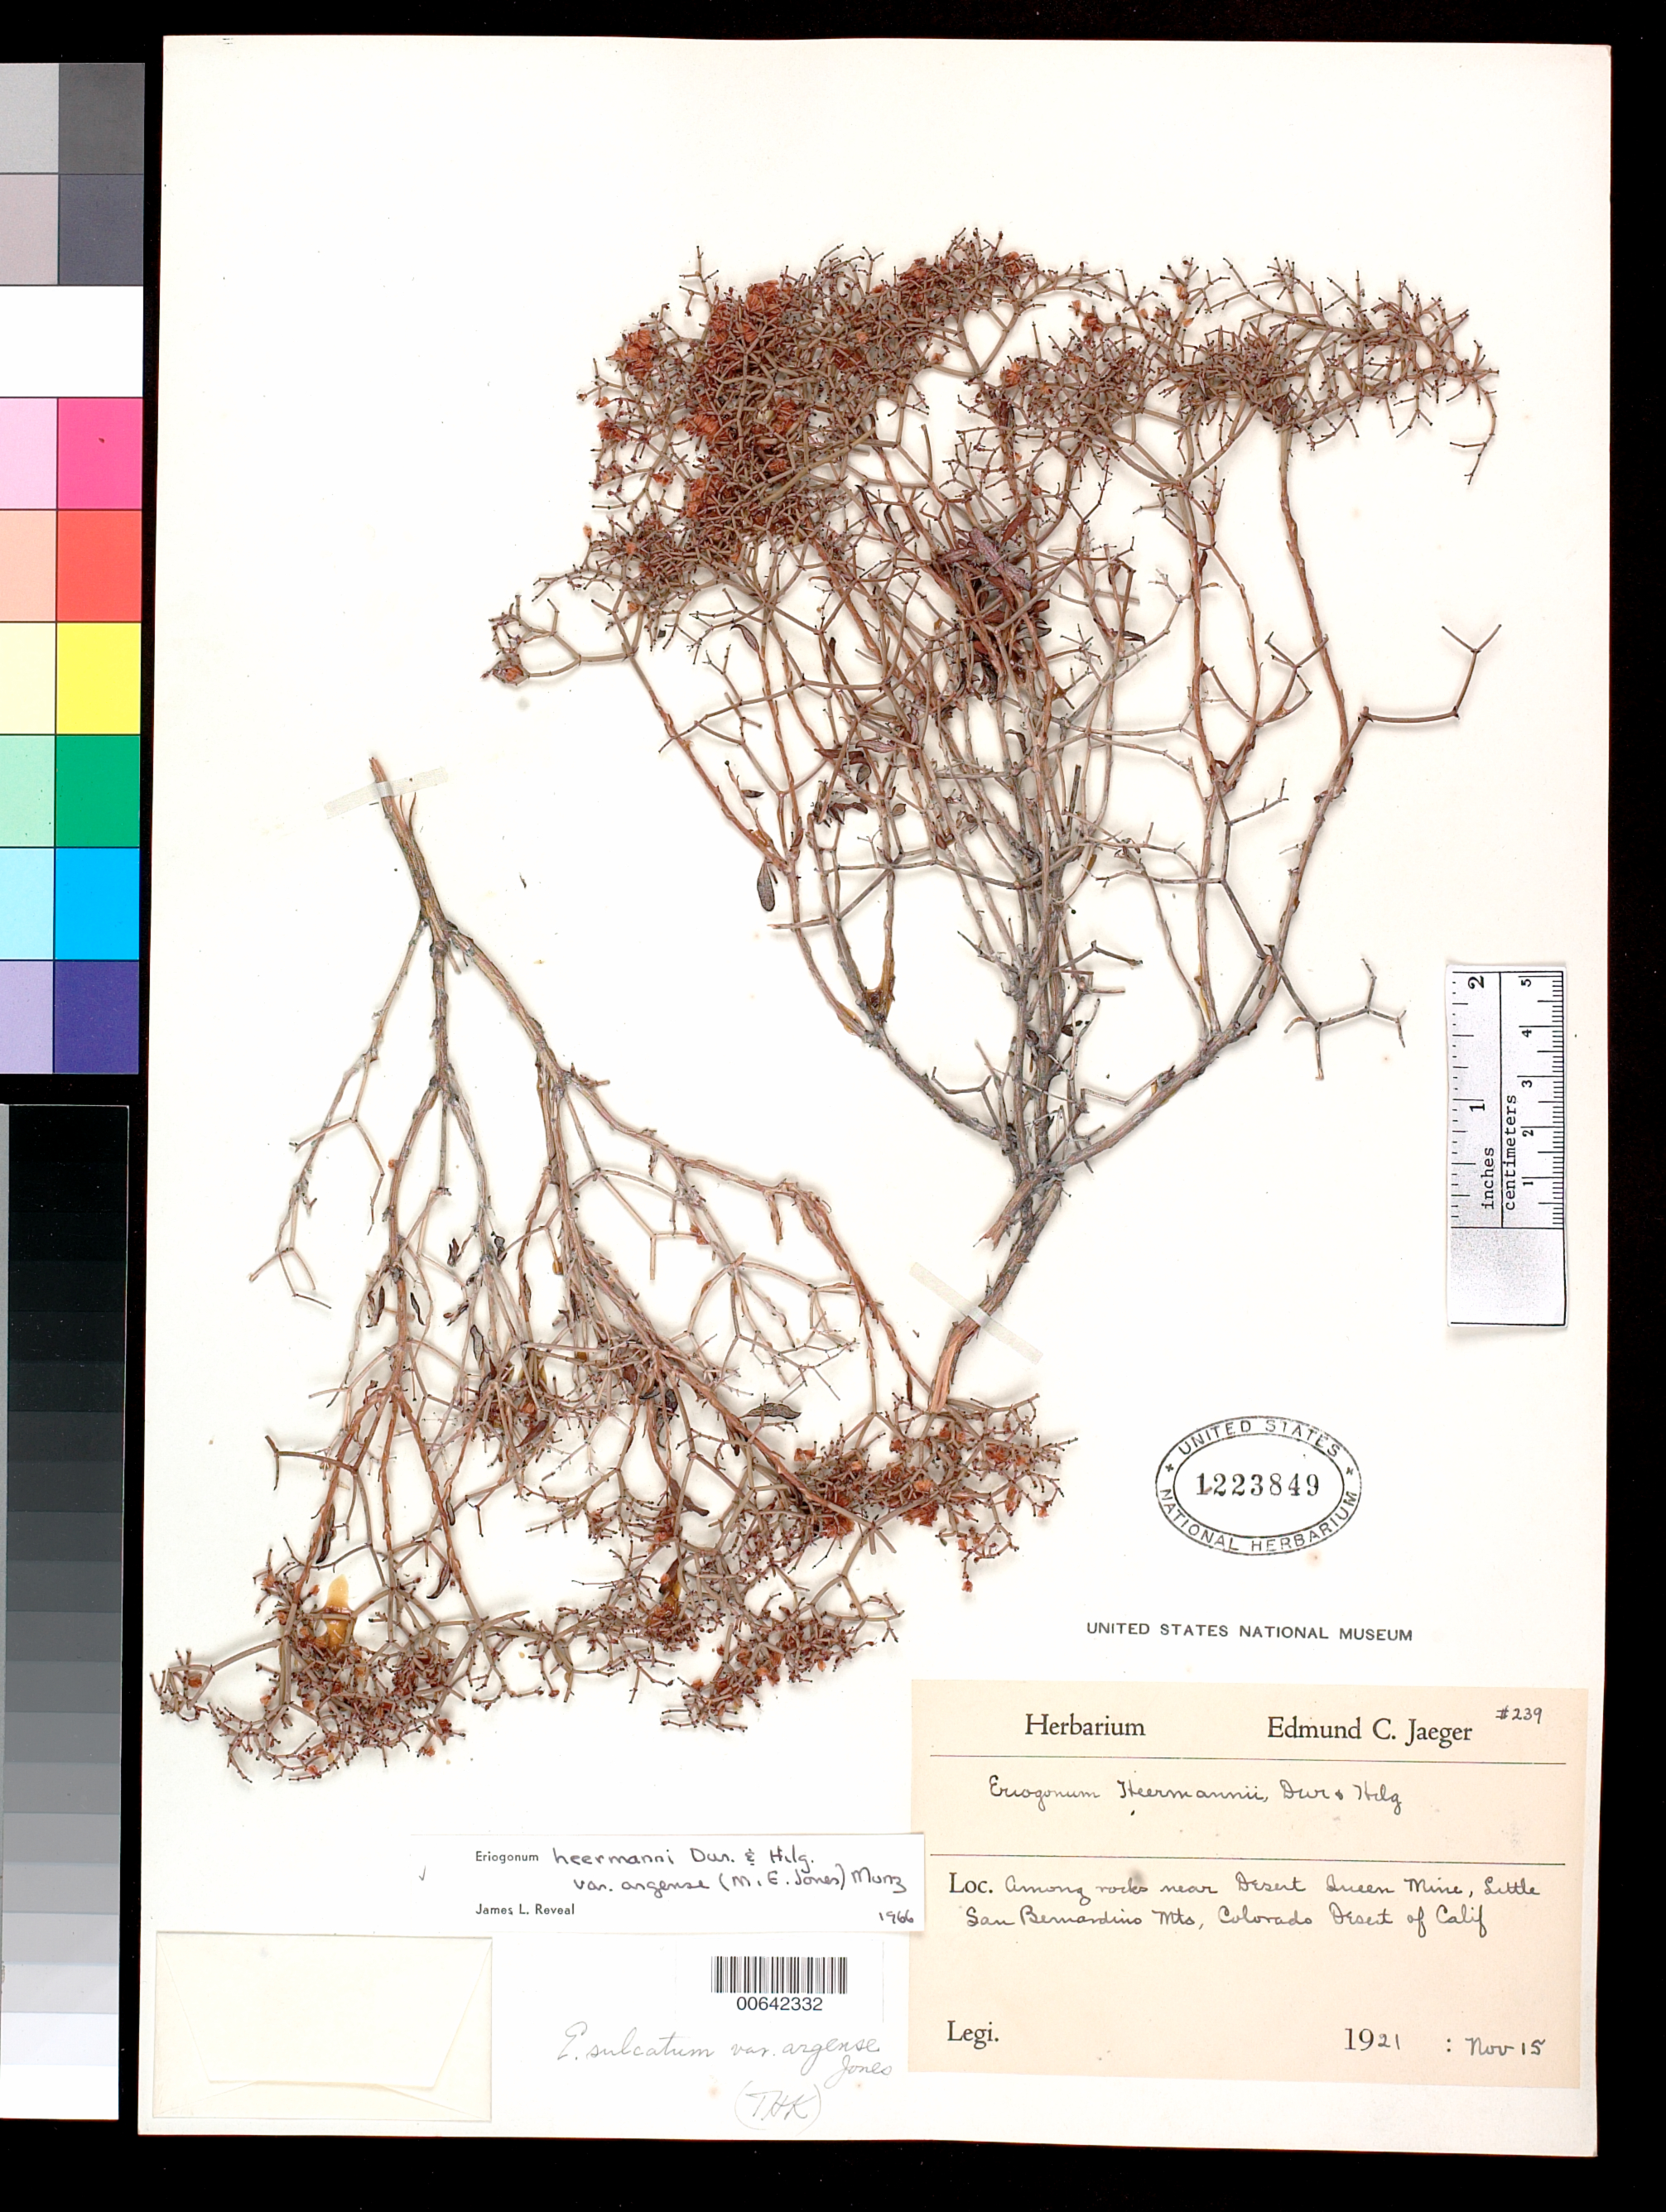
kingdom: Plantae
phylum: Tracheophyta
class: Magnoliopsida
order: Caryophyllales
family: Polygonaceae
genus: Eriogonum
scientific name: Eriogonum heermannii var. argense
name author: (M.E. Jones) Munz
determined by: Reveal, J. L.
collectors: E. Jaeger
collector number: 239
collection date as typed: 15 Nov 1921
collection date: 1921-11-15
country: United States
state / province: California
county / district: San Bernardino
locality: Among rocks near Desert Queen Mine, Little San Bernardino Mts., Colorado Mts.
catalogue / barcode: US 1223849